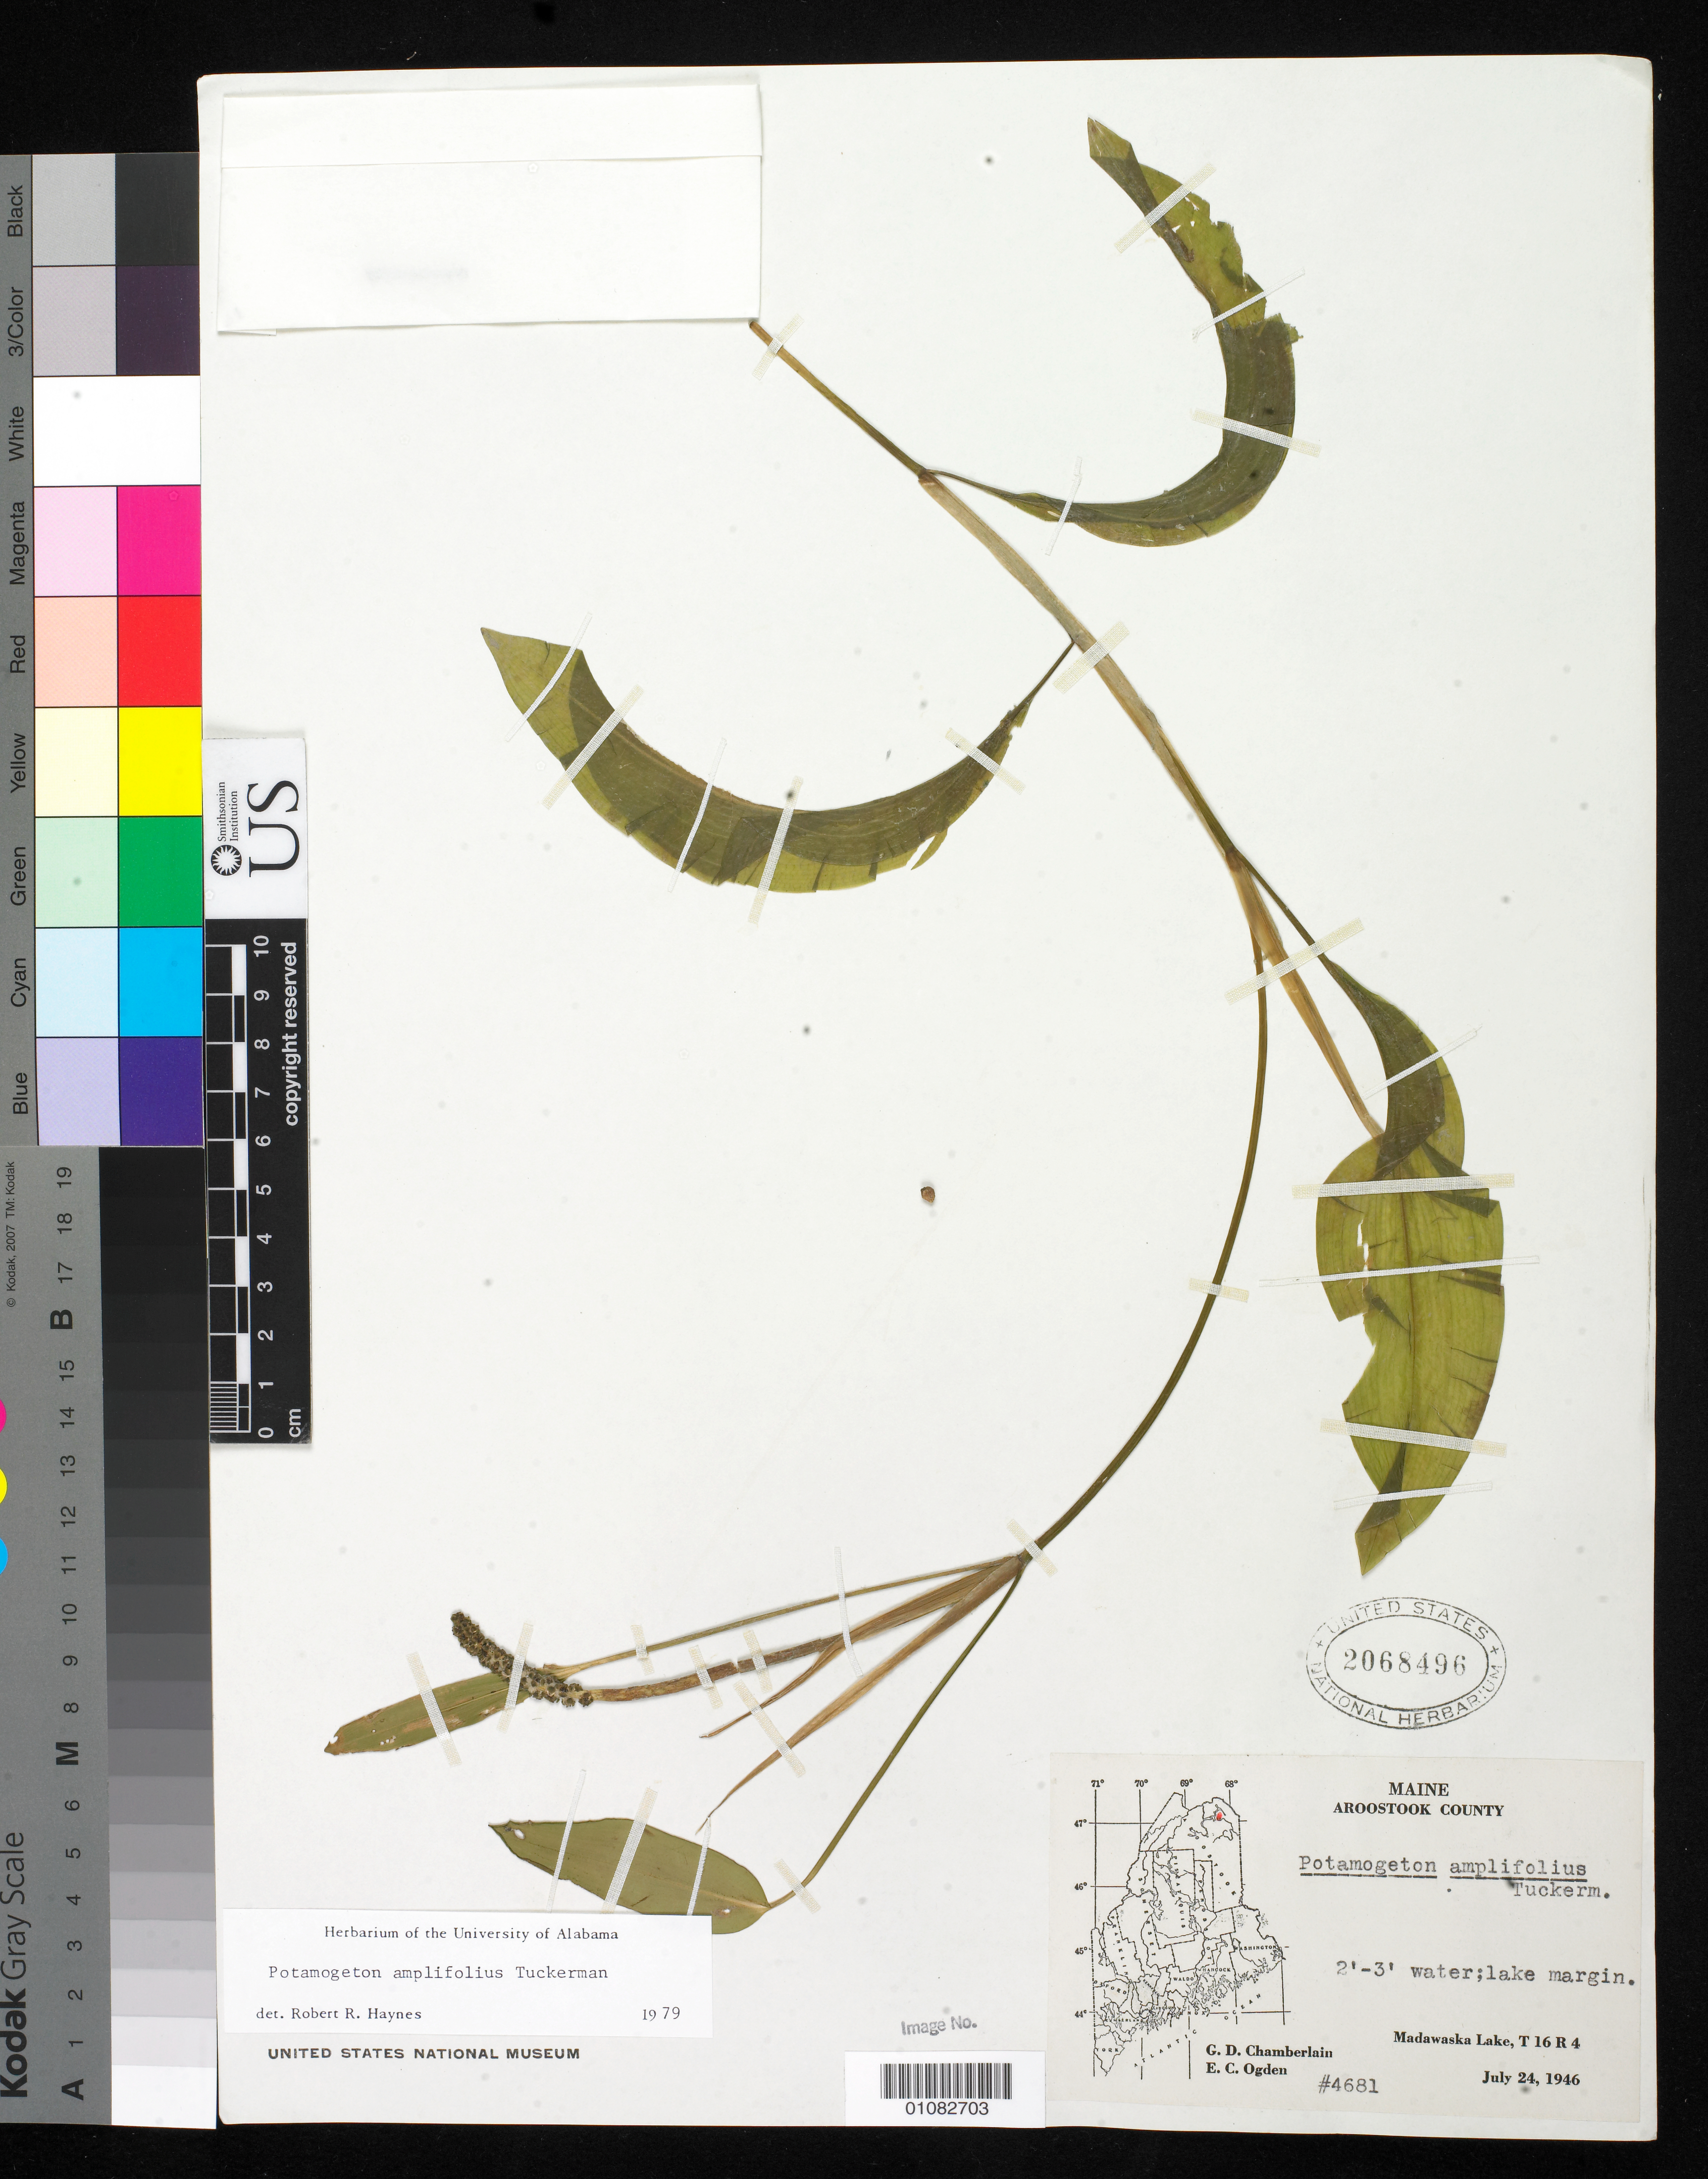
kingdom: Plantae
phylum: Tracheophyta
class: Liliopsida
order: Alismatales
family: Potamogetonaceae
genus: Potamogeton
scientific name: Potamogeton amplifolius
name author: Tuckerm.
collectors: G. D. Chamberlain & E. Ogden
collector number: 4681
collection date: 1946-07-24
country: United States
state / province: Maine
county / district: Aroostook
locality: T 16 R 4, Madawaska Lake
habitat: Lake margin.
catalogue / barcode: US 2068496